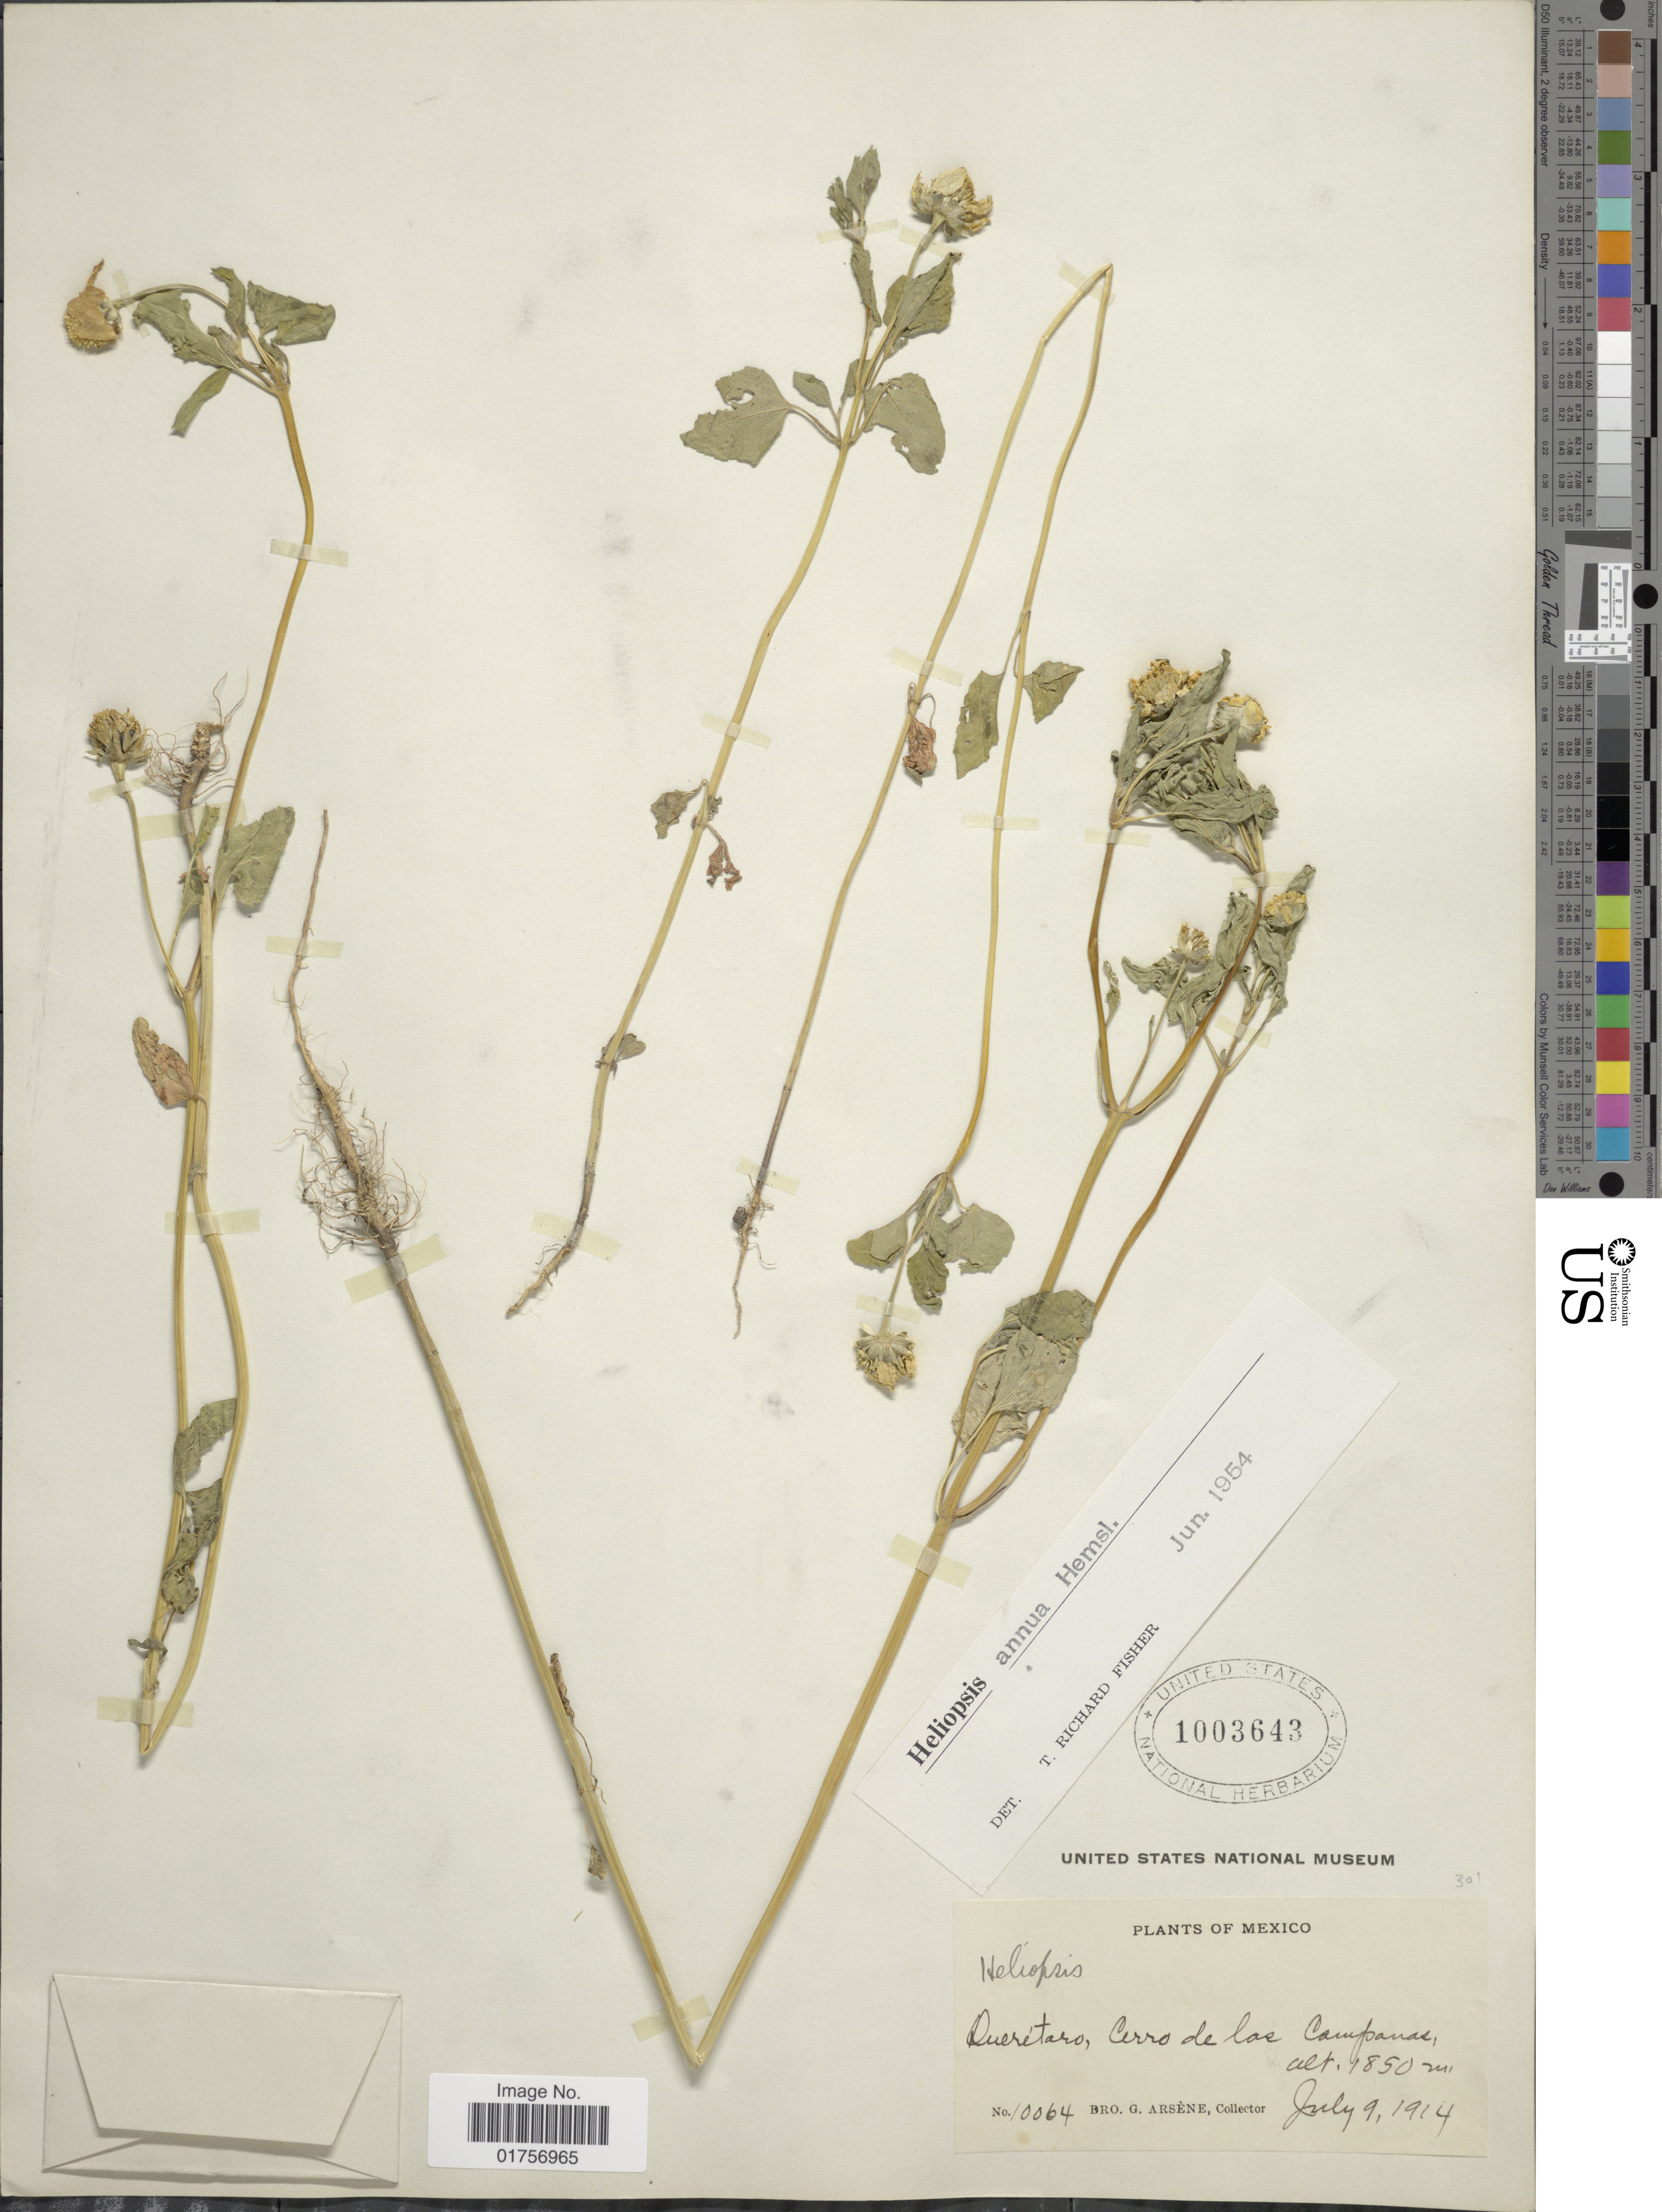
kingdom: Plantae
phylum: Tracheophyta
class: Magnoliopsida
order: Asterales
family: Asteraceae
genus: Heliopsis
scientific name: Heliopsis annua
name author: Hemsl.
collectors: Bro. G. Arsène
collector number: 10064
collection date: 1914-07-09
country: Mexico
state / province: Querétaro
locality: Cerro de las Campanas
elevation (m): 1850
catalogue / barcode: US 1003643